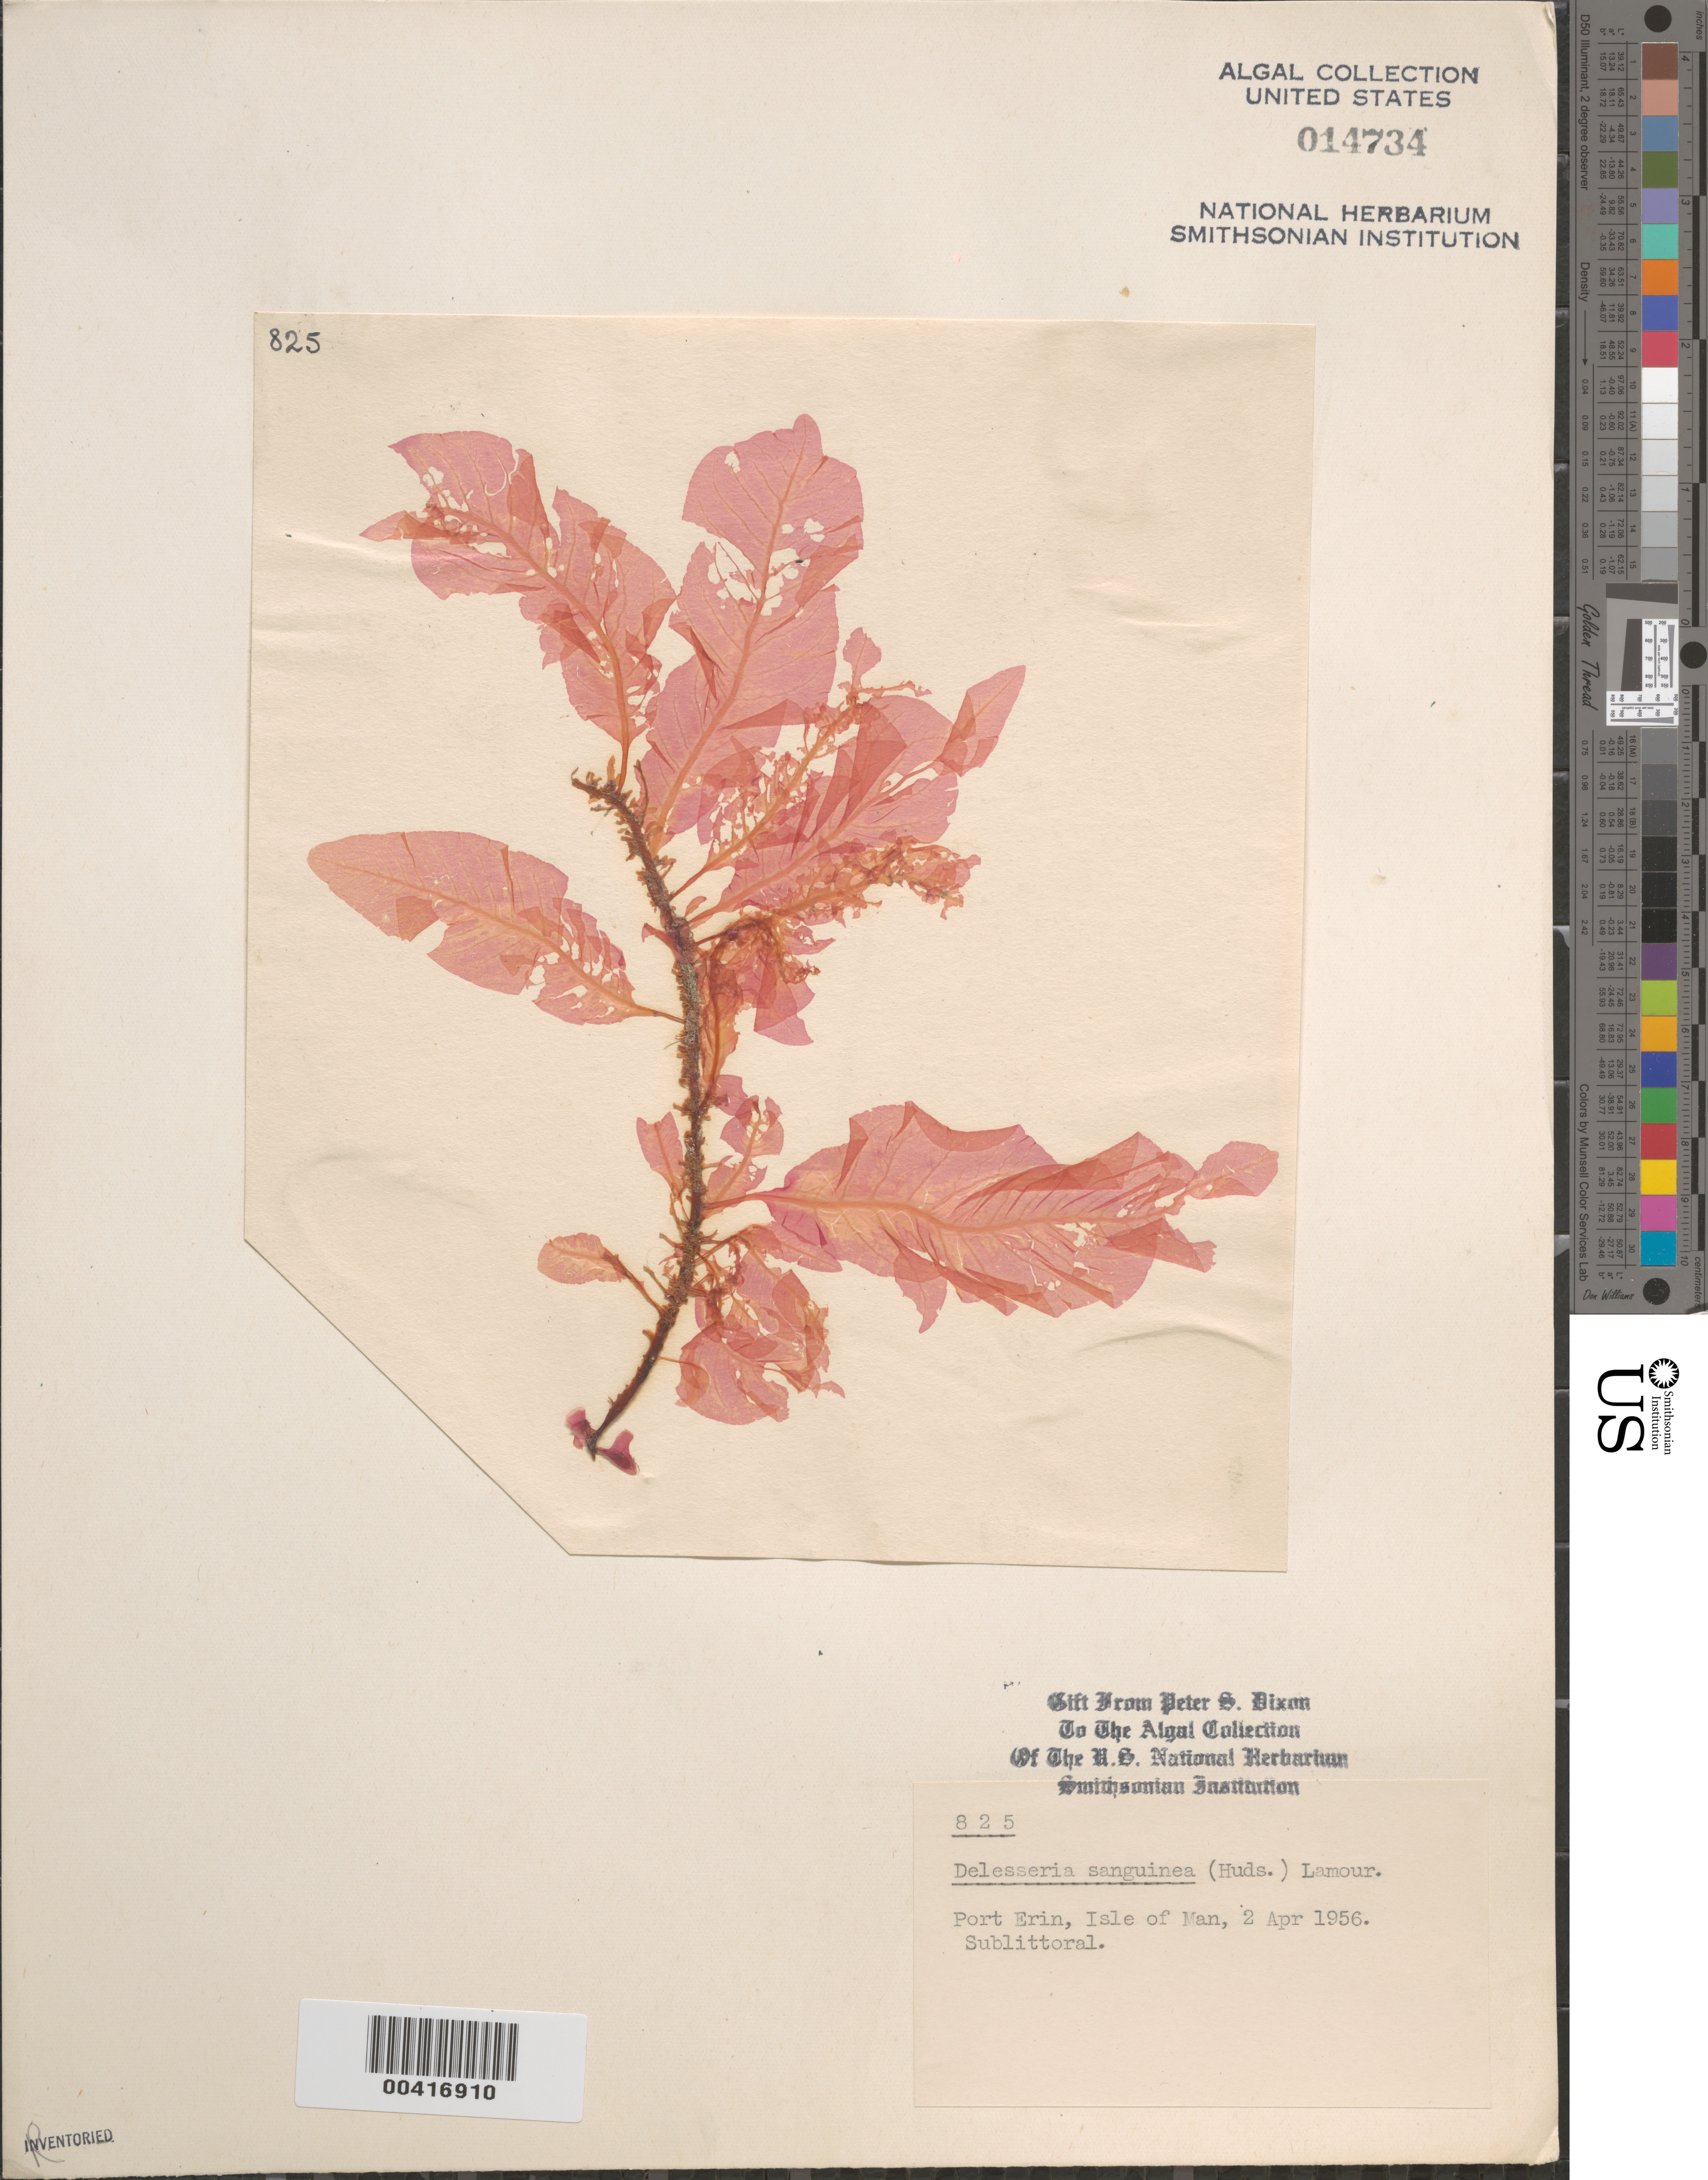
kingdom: Plantae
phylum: Rhodophyta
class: Florideophyceae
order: Ceramiales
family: Delesseriaceae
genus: Delesseria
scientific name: Delesseria sanguinea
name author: (Huds.) J.V.Lamouroux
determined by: Dixon, P. S.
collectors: P. S. Dixon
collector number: PSD 825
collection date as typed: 02 Apr 1956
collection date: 1956-04-02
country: United Kingdom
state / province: England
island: Isle of Man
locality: Port Erin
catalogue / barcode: US 14734